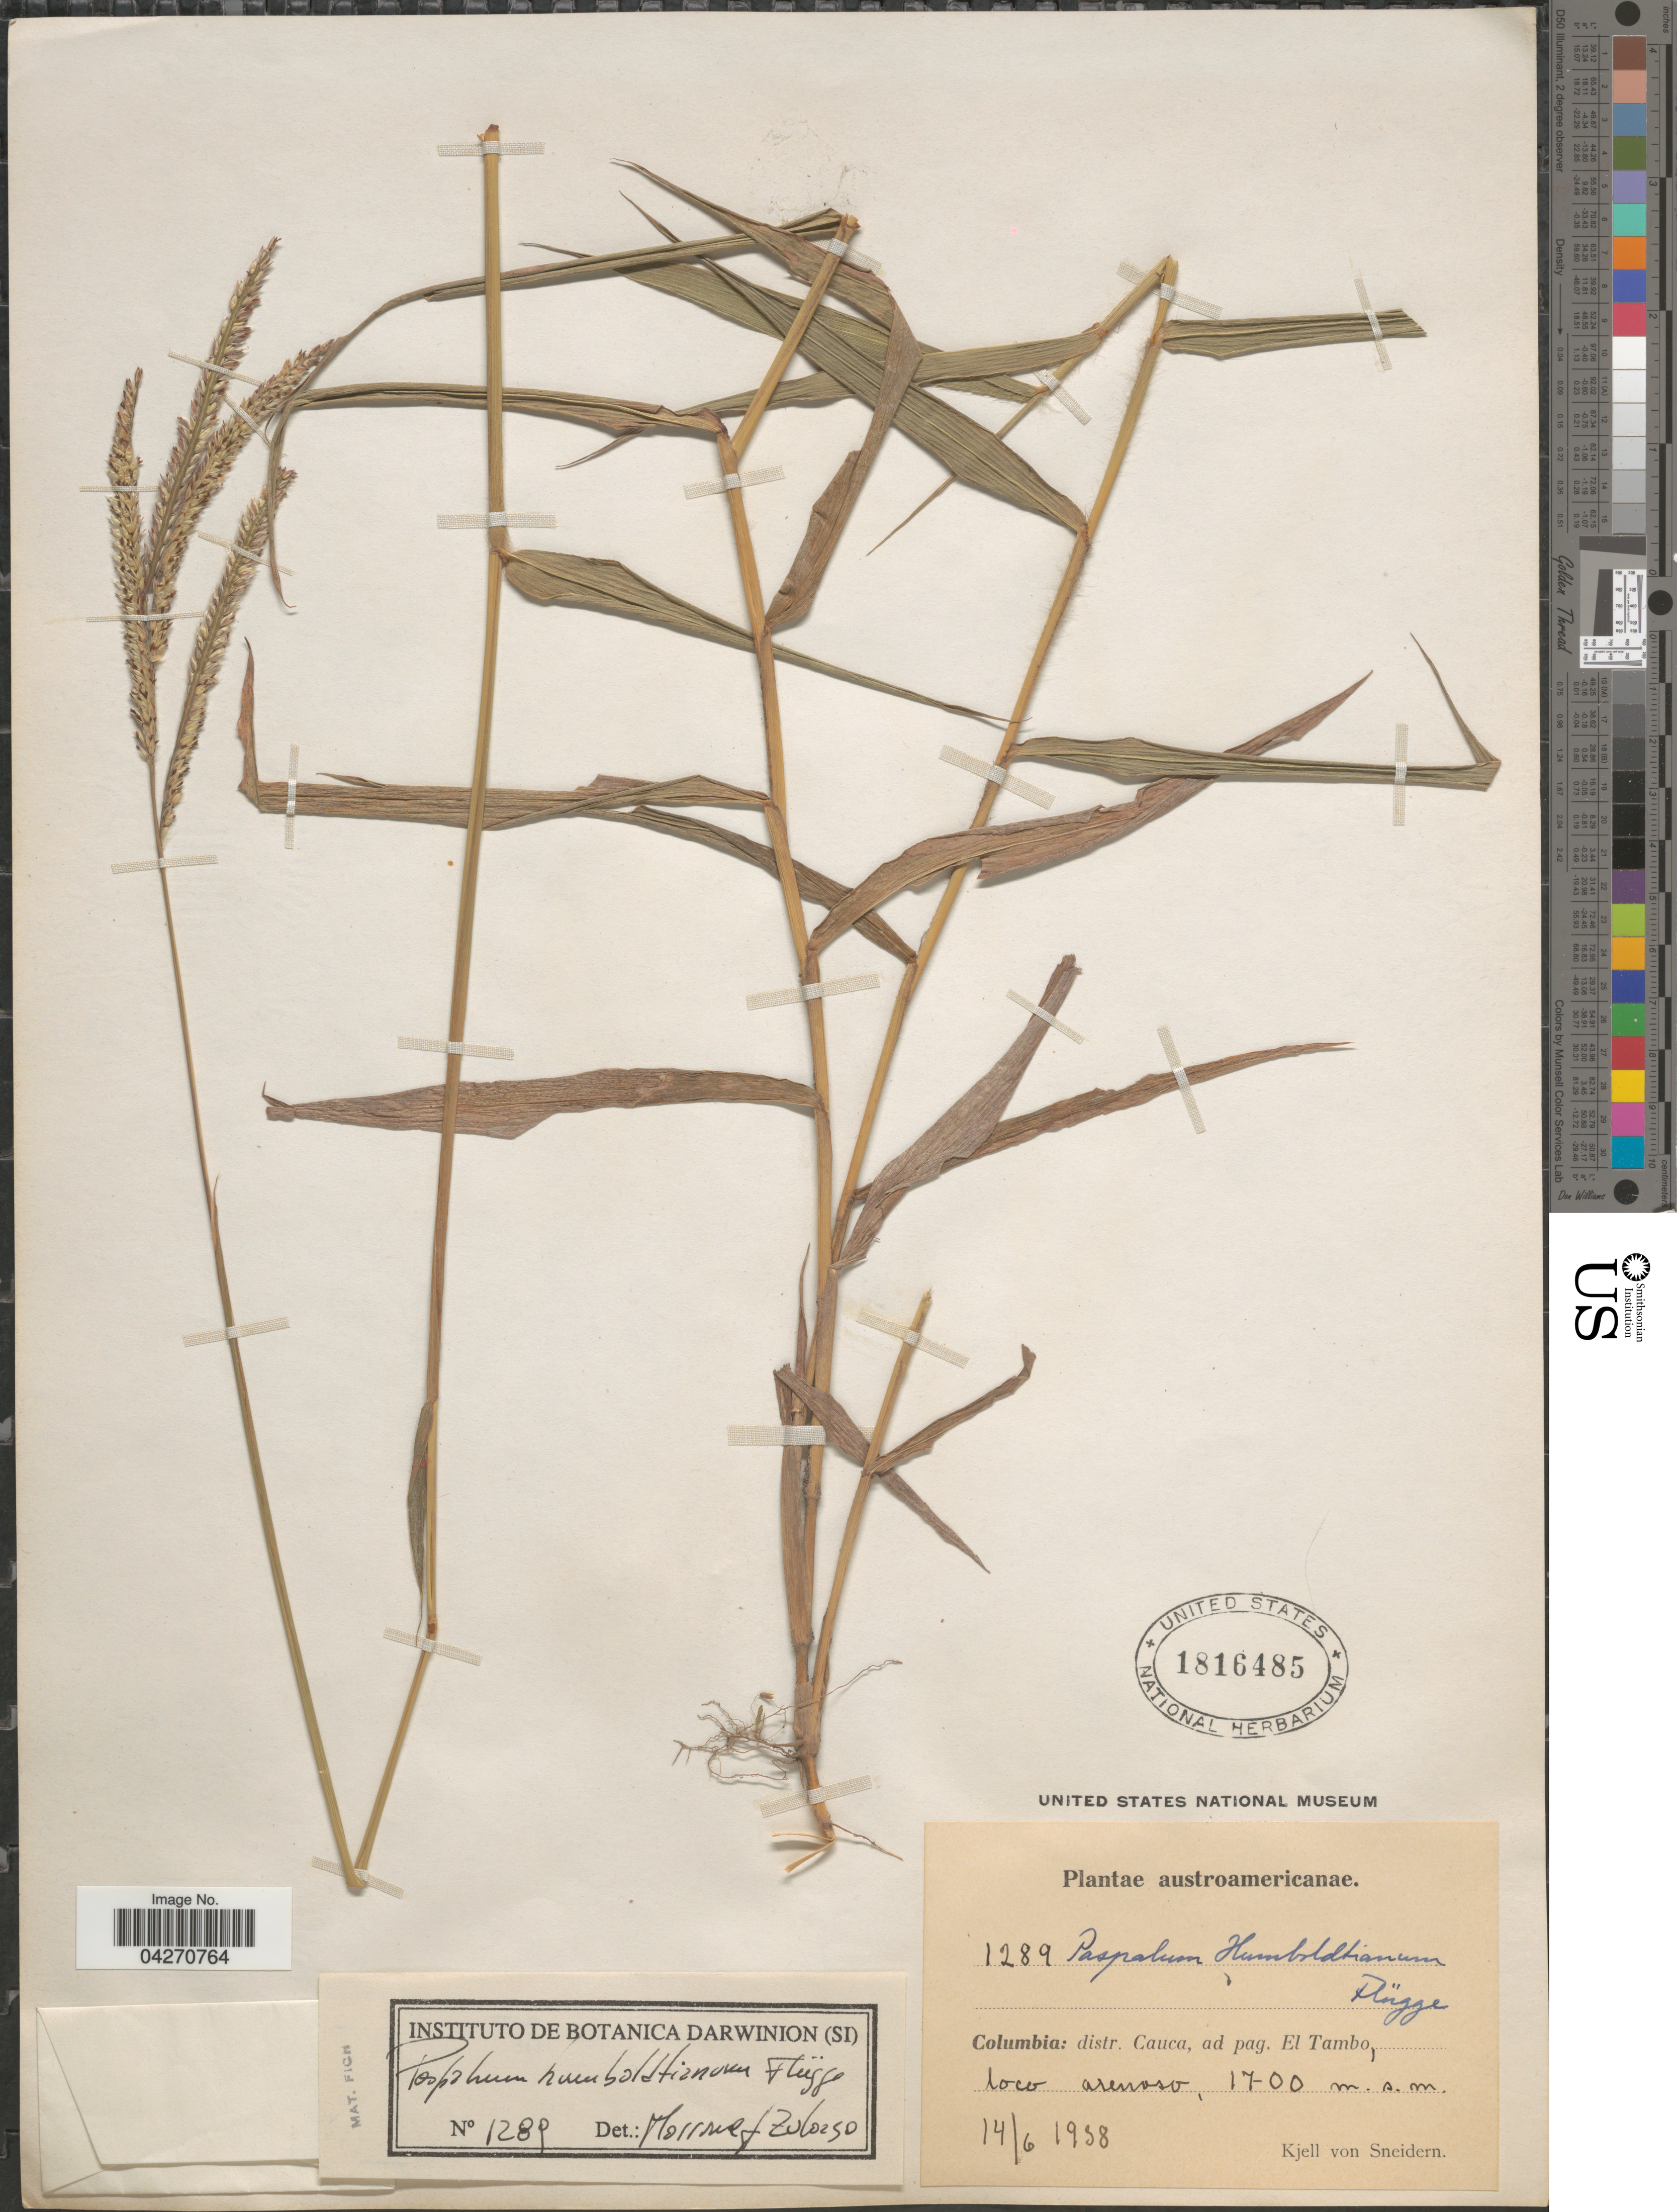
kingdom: Plantae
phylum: Tracheophyta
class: Liliopsida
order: Poales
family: Poaceae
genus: Paspalum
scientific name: Paspalum humboldtianum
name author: Flüggé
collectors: K. von Sneidern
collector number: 1289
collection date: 1938-06-14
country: Colombia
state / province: Cauca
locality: Distr. Cauca, ad pag. El Tambo, loco arenoso.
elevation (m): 1700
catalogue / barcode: US 1816485